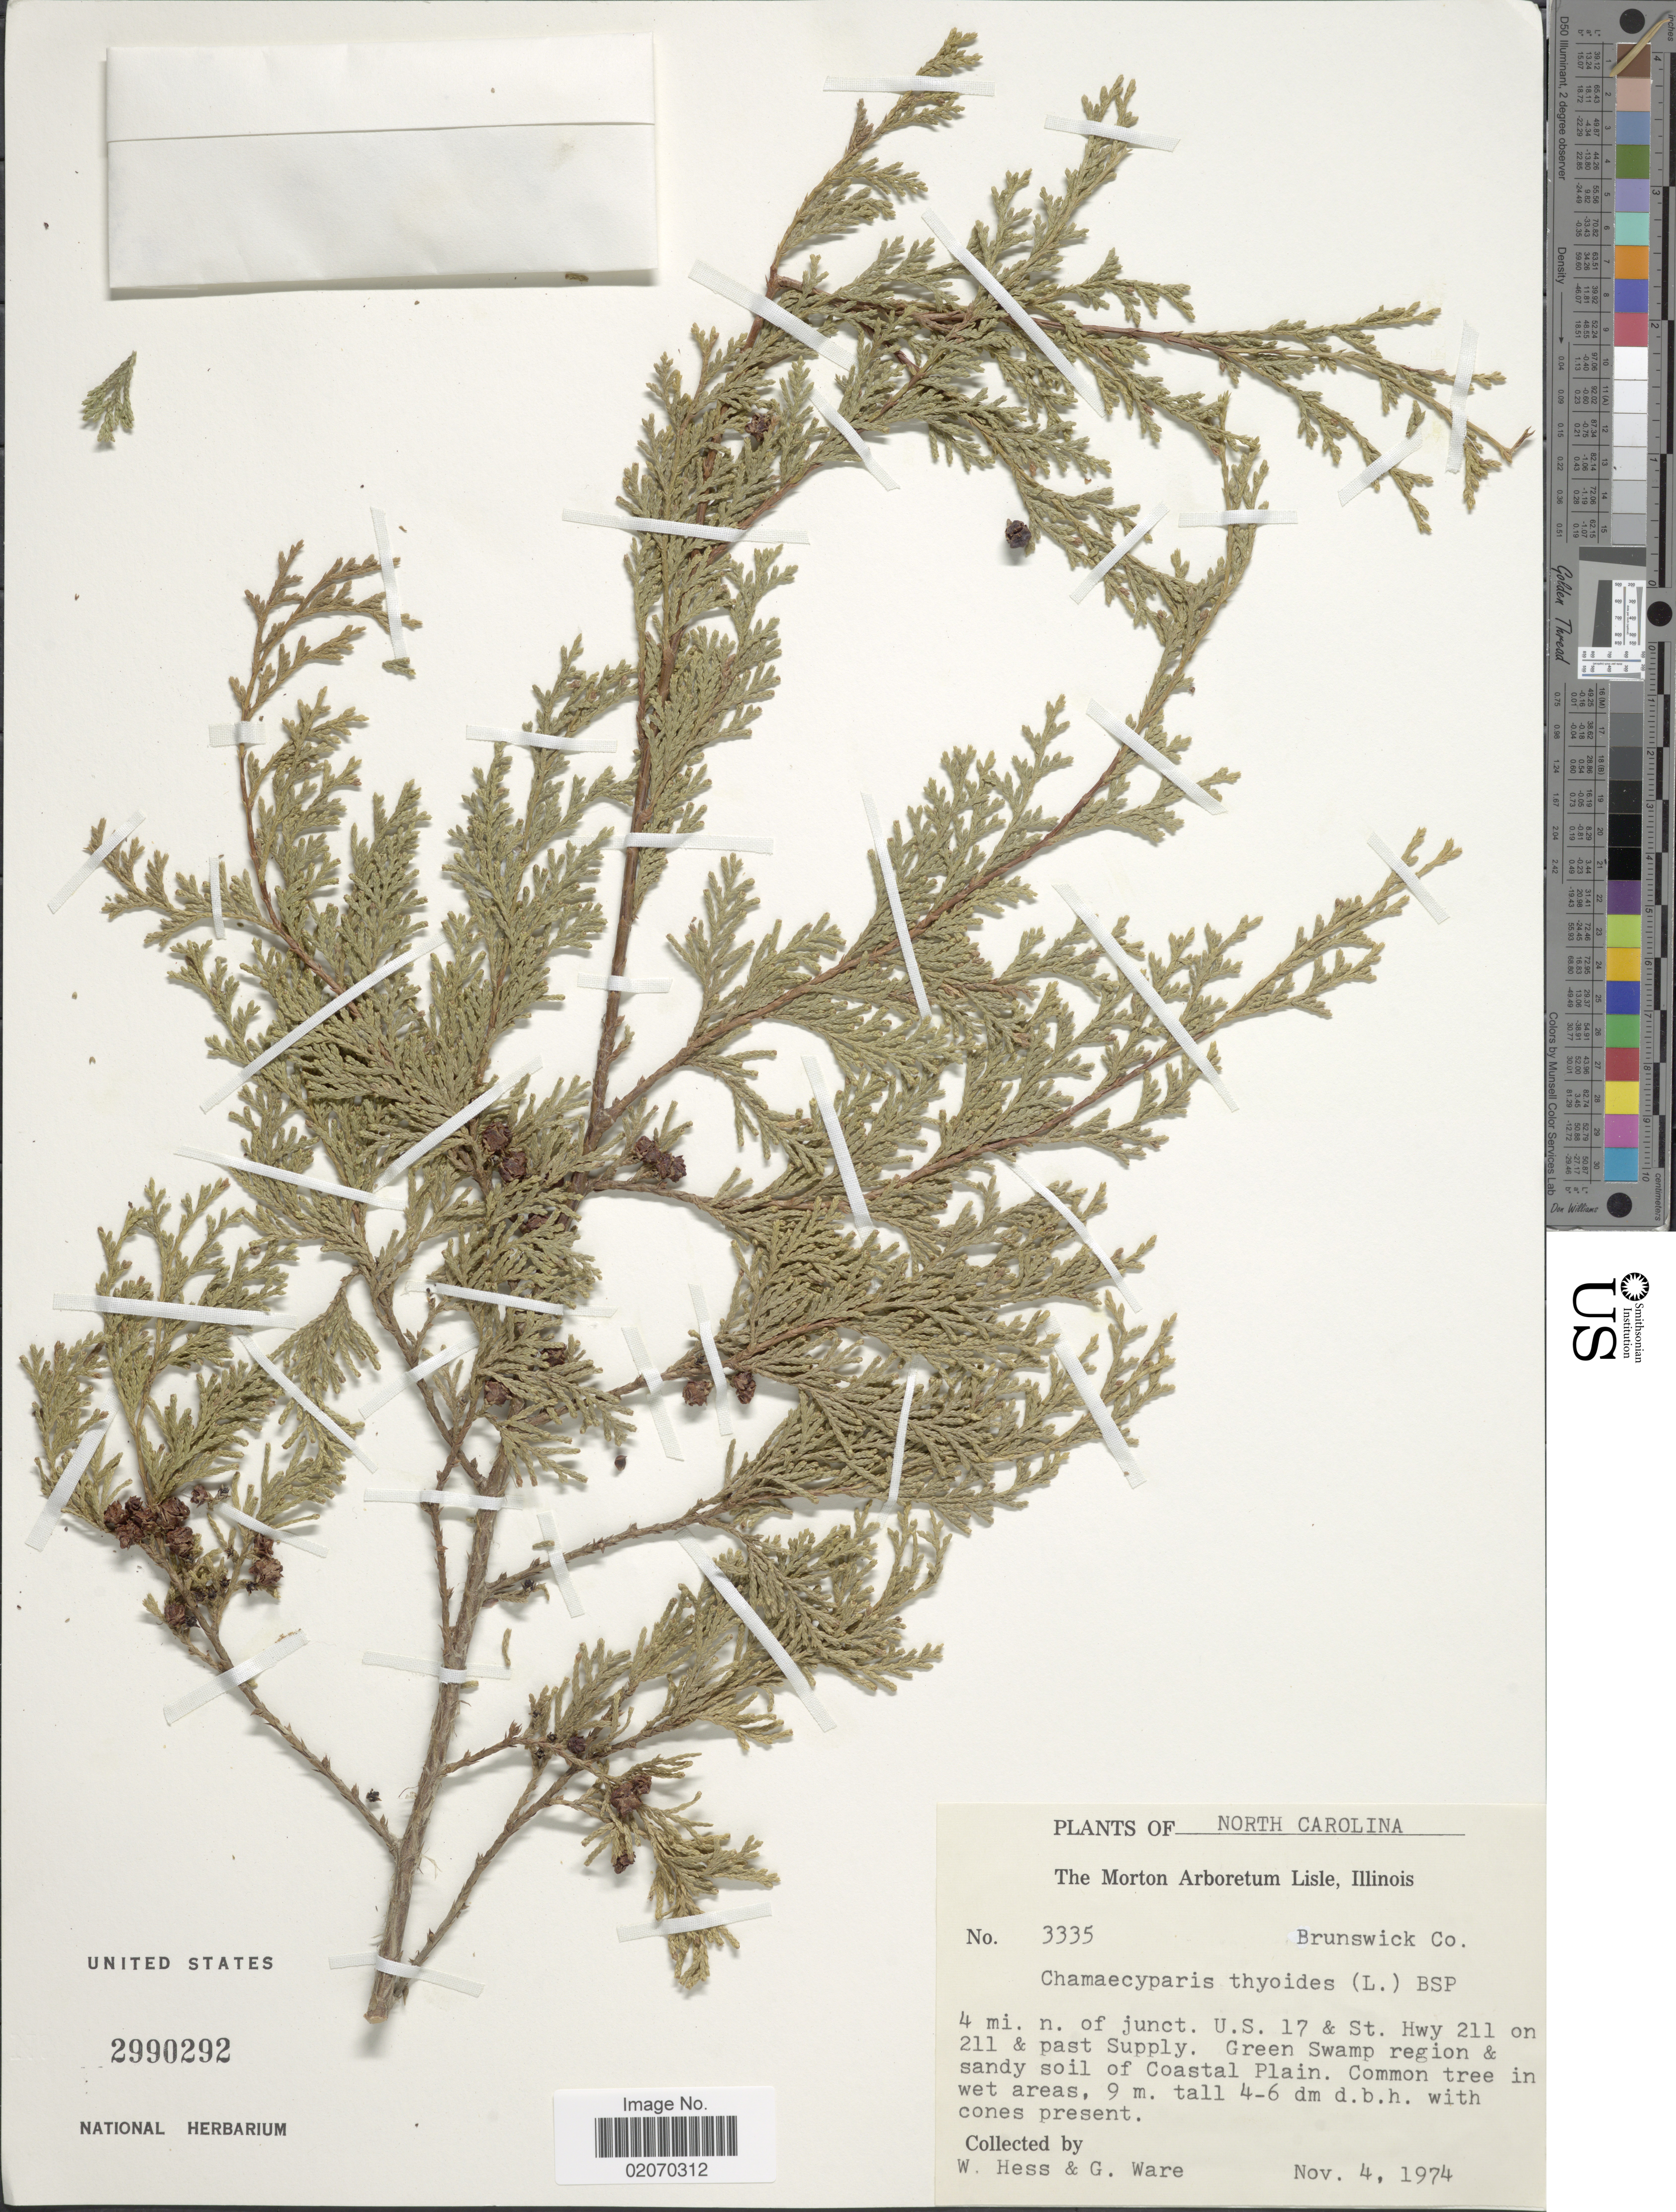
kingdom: Plantae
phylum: Tracheophyta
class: Pinopsida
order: Pinales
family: Cupressaceae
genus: Chamaecyparis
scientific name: Chamaecyparis thyoides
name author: (L.) Britton, Stearns & Poggenb.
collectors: W. Hess & G. Ware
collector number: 3335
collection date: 1974-11-04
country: United States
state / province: North Carolina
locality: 4 mi. n. of junct. U.S. 17 & St. Hwy. 211 on 211 & past Supply. Green Swamp region & sandy soil of Coastal Plain. Brunswick Co.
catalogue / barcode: US 2990292